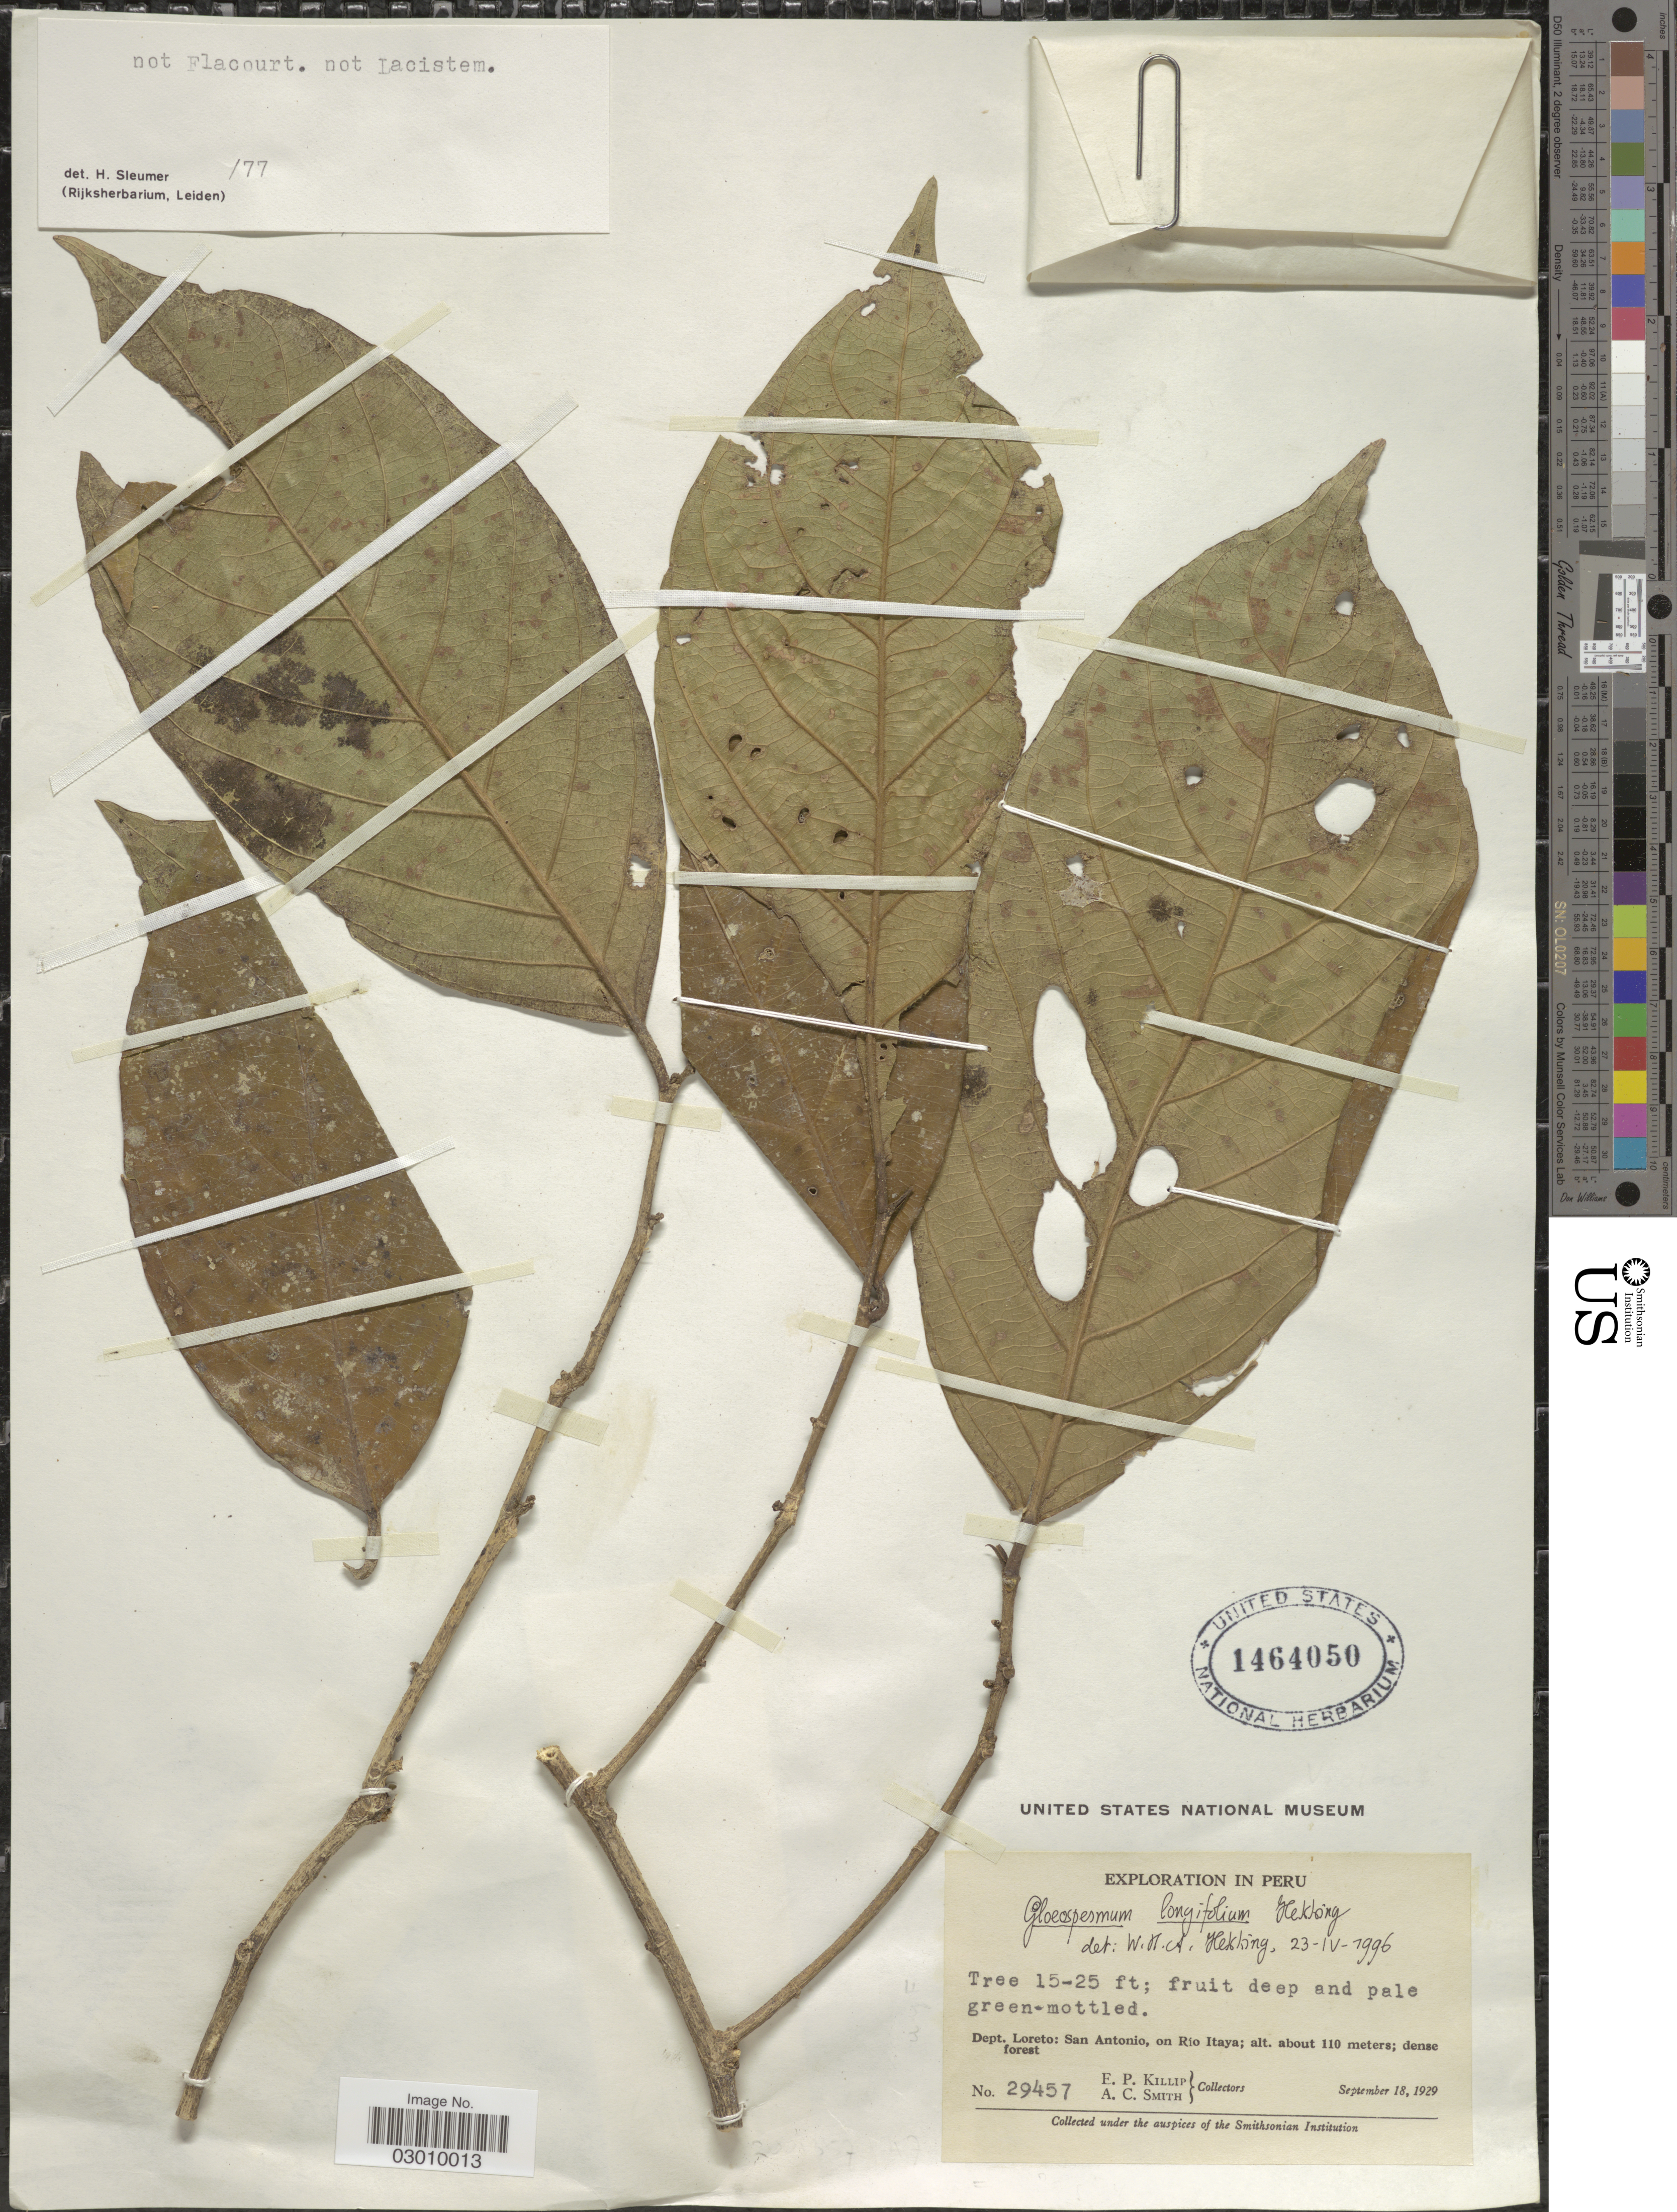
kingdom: Plantae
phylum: Tracheophyta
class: Magnoliopsida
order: Malpighiales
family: Violaceae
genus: Gloeospermum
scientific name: Gloeospermum longifolium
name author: Hekking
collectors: E. P. Killip & A. C. Smith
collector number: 29457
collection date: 1929-09-18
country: Peru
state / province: Loreto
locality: Dept. Loreto: San Antonio, on Río Itaya.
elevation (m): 110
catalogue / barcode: US 1464050